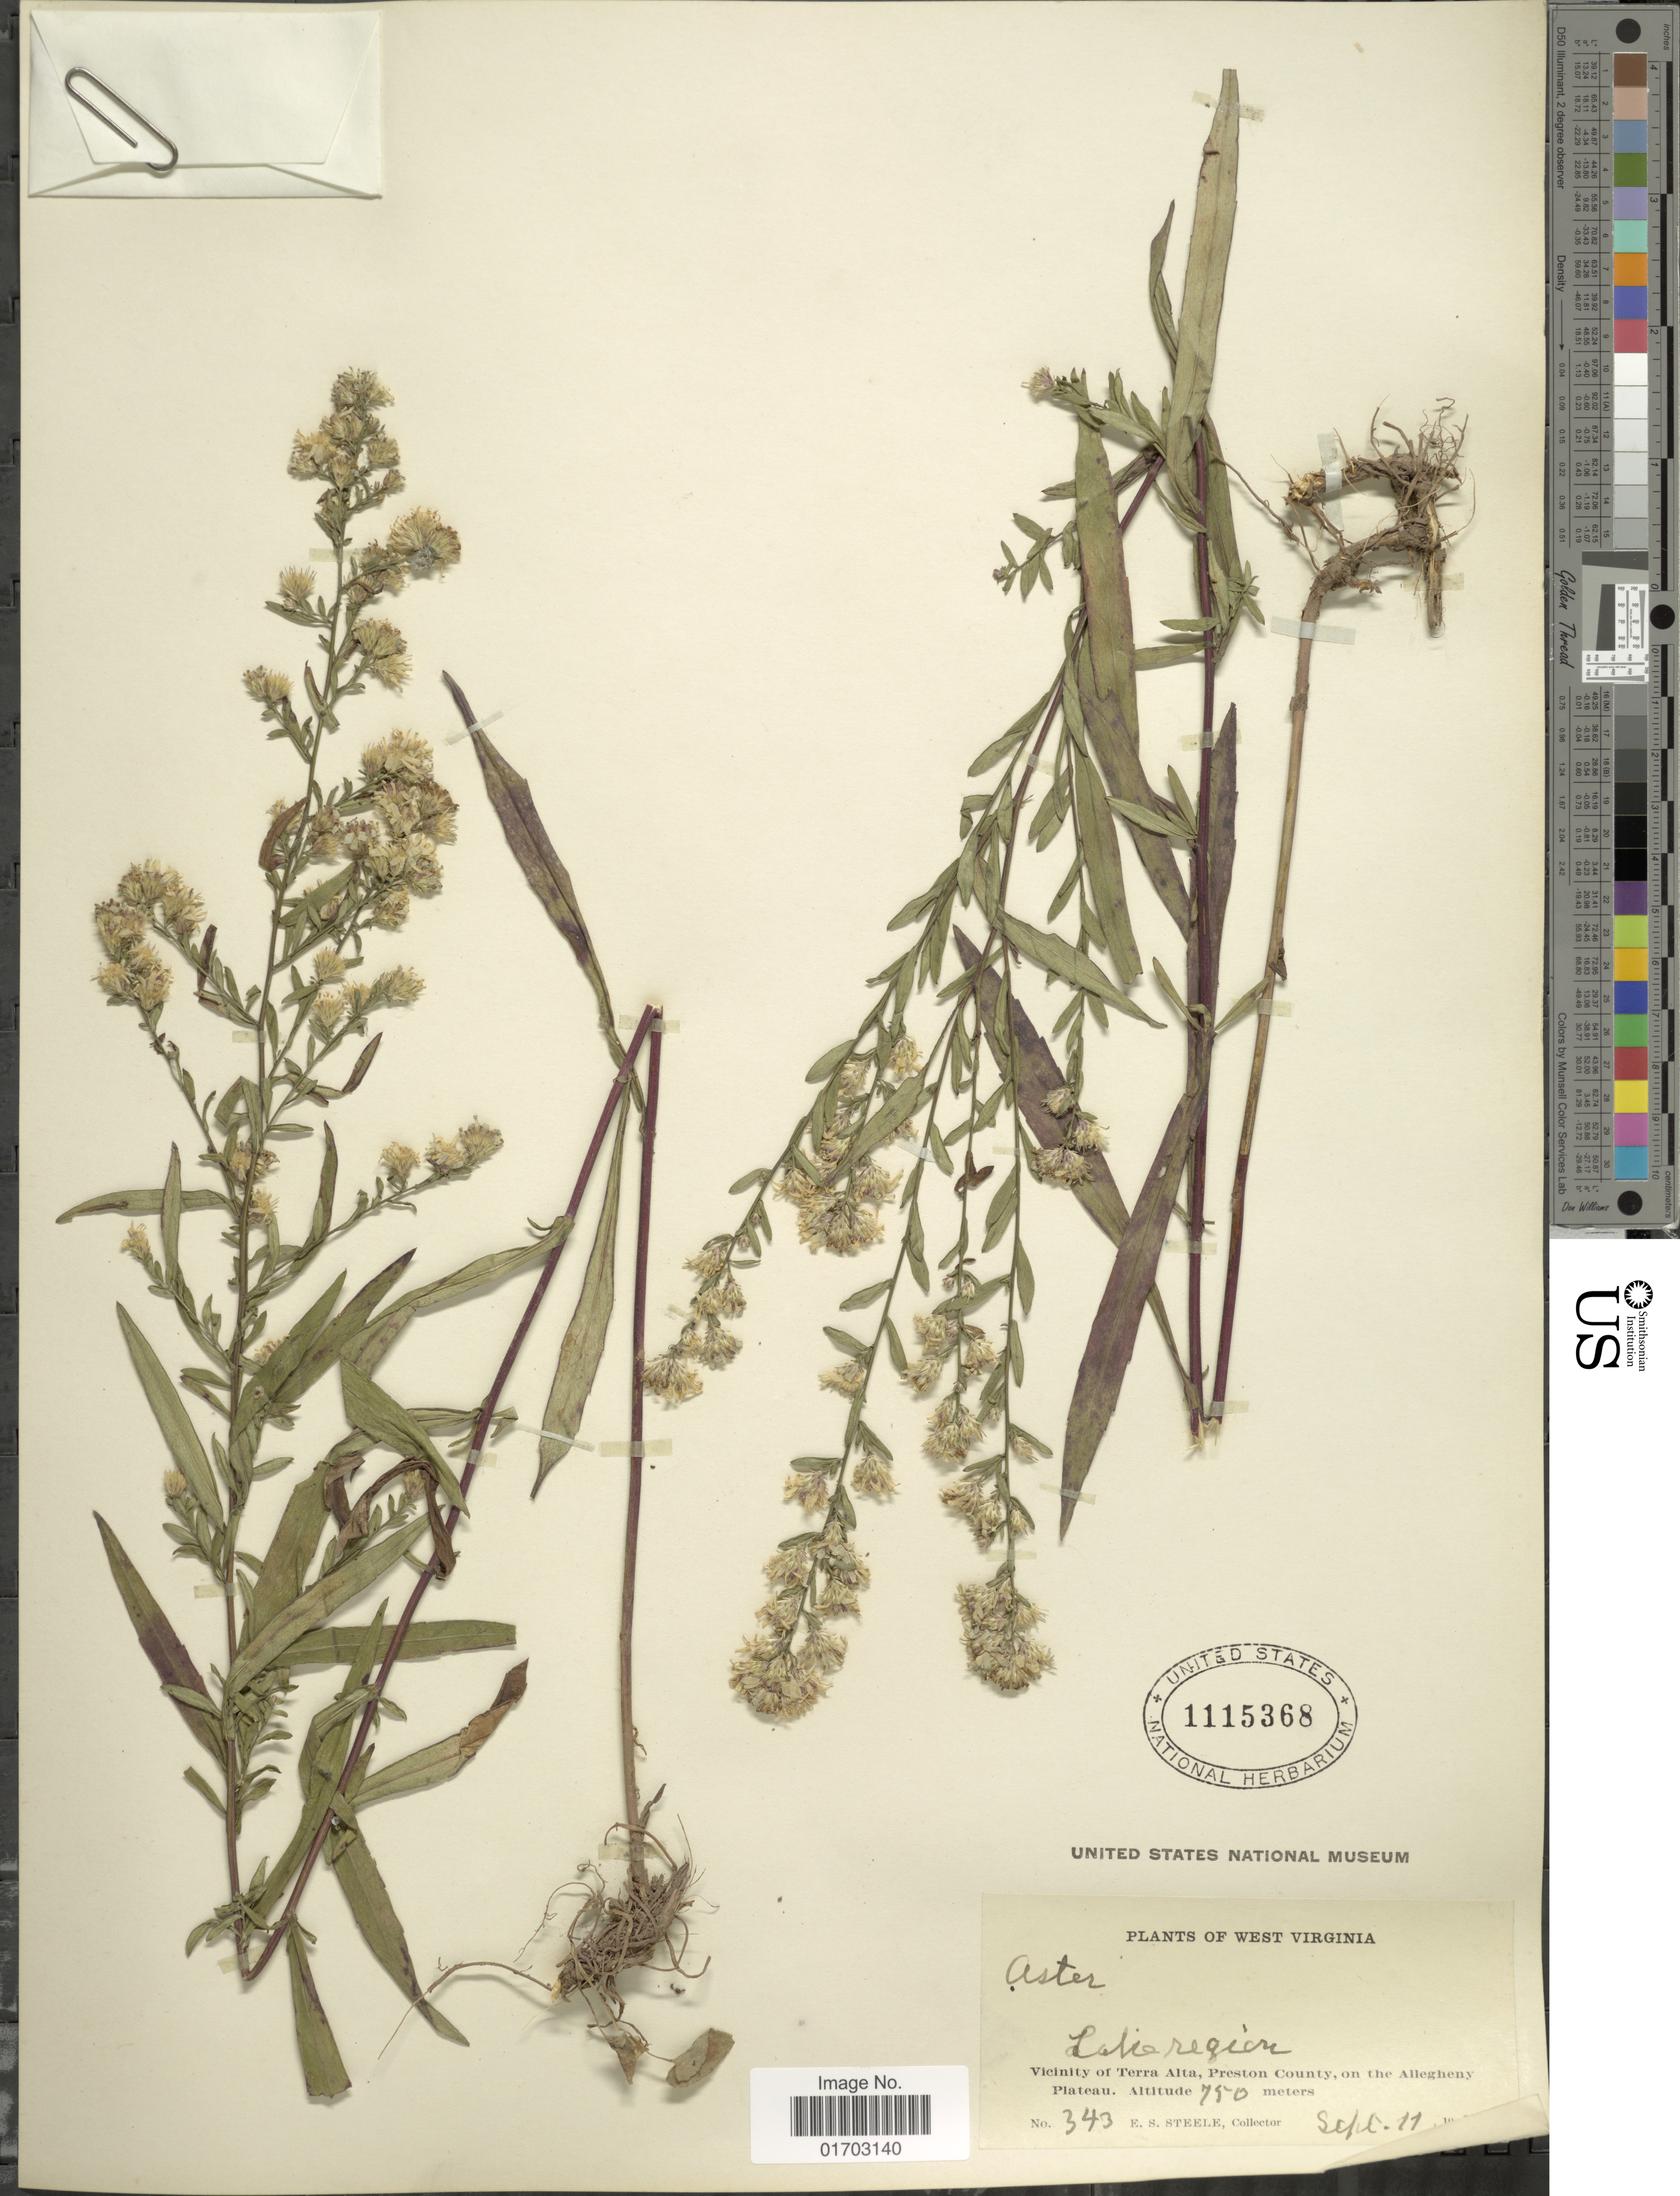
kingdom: Plantae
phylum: Tracheophyta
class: Magnoliopsida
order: Asterales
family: Asteraceae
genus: Symphyotrichum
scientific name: Symphyotrichum simplex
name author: (Willd.) Á. Löve & D. Löve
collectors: E. Steele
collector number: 343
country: United States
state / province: West Virginia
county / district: Preston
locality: Lake region, vicinity of terra Alta, Preston County, on the Allegheny Plateau.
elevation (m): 750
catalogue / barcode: US 1115368